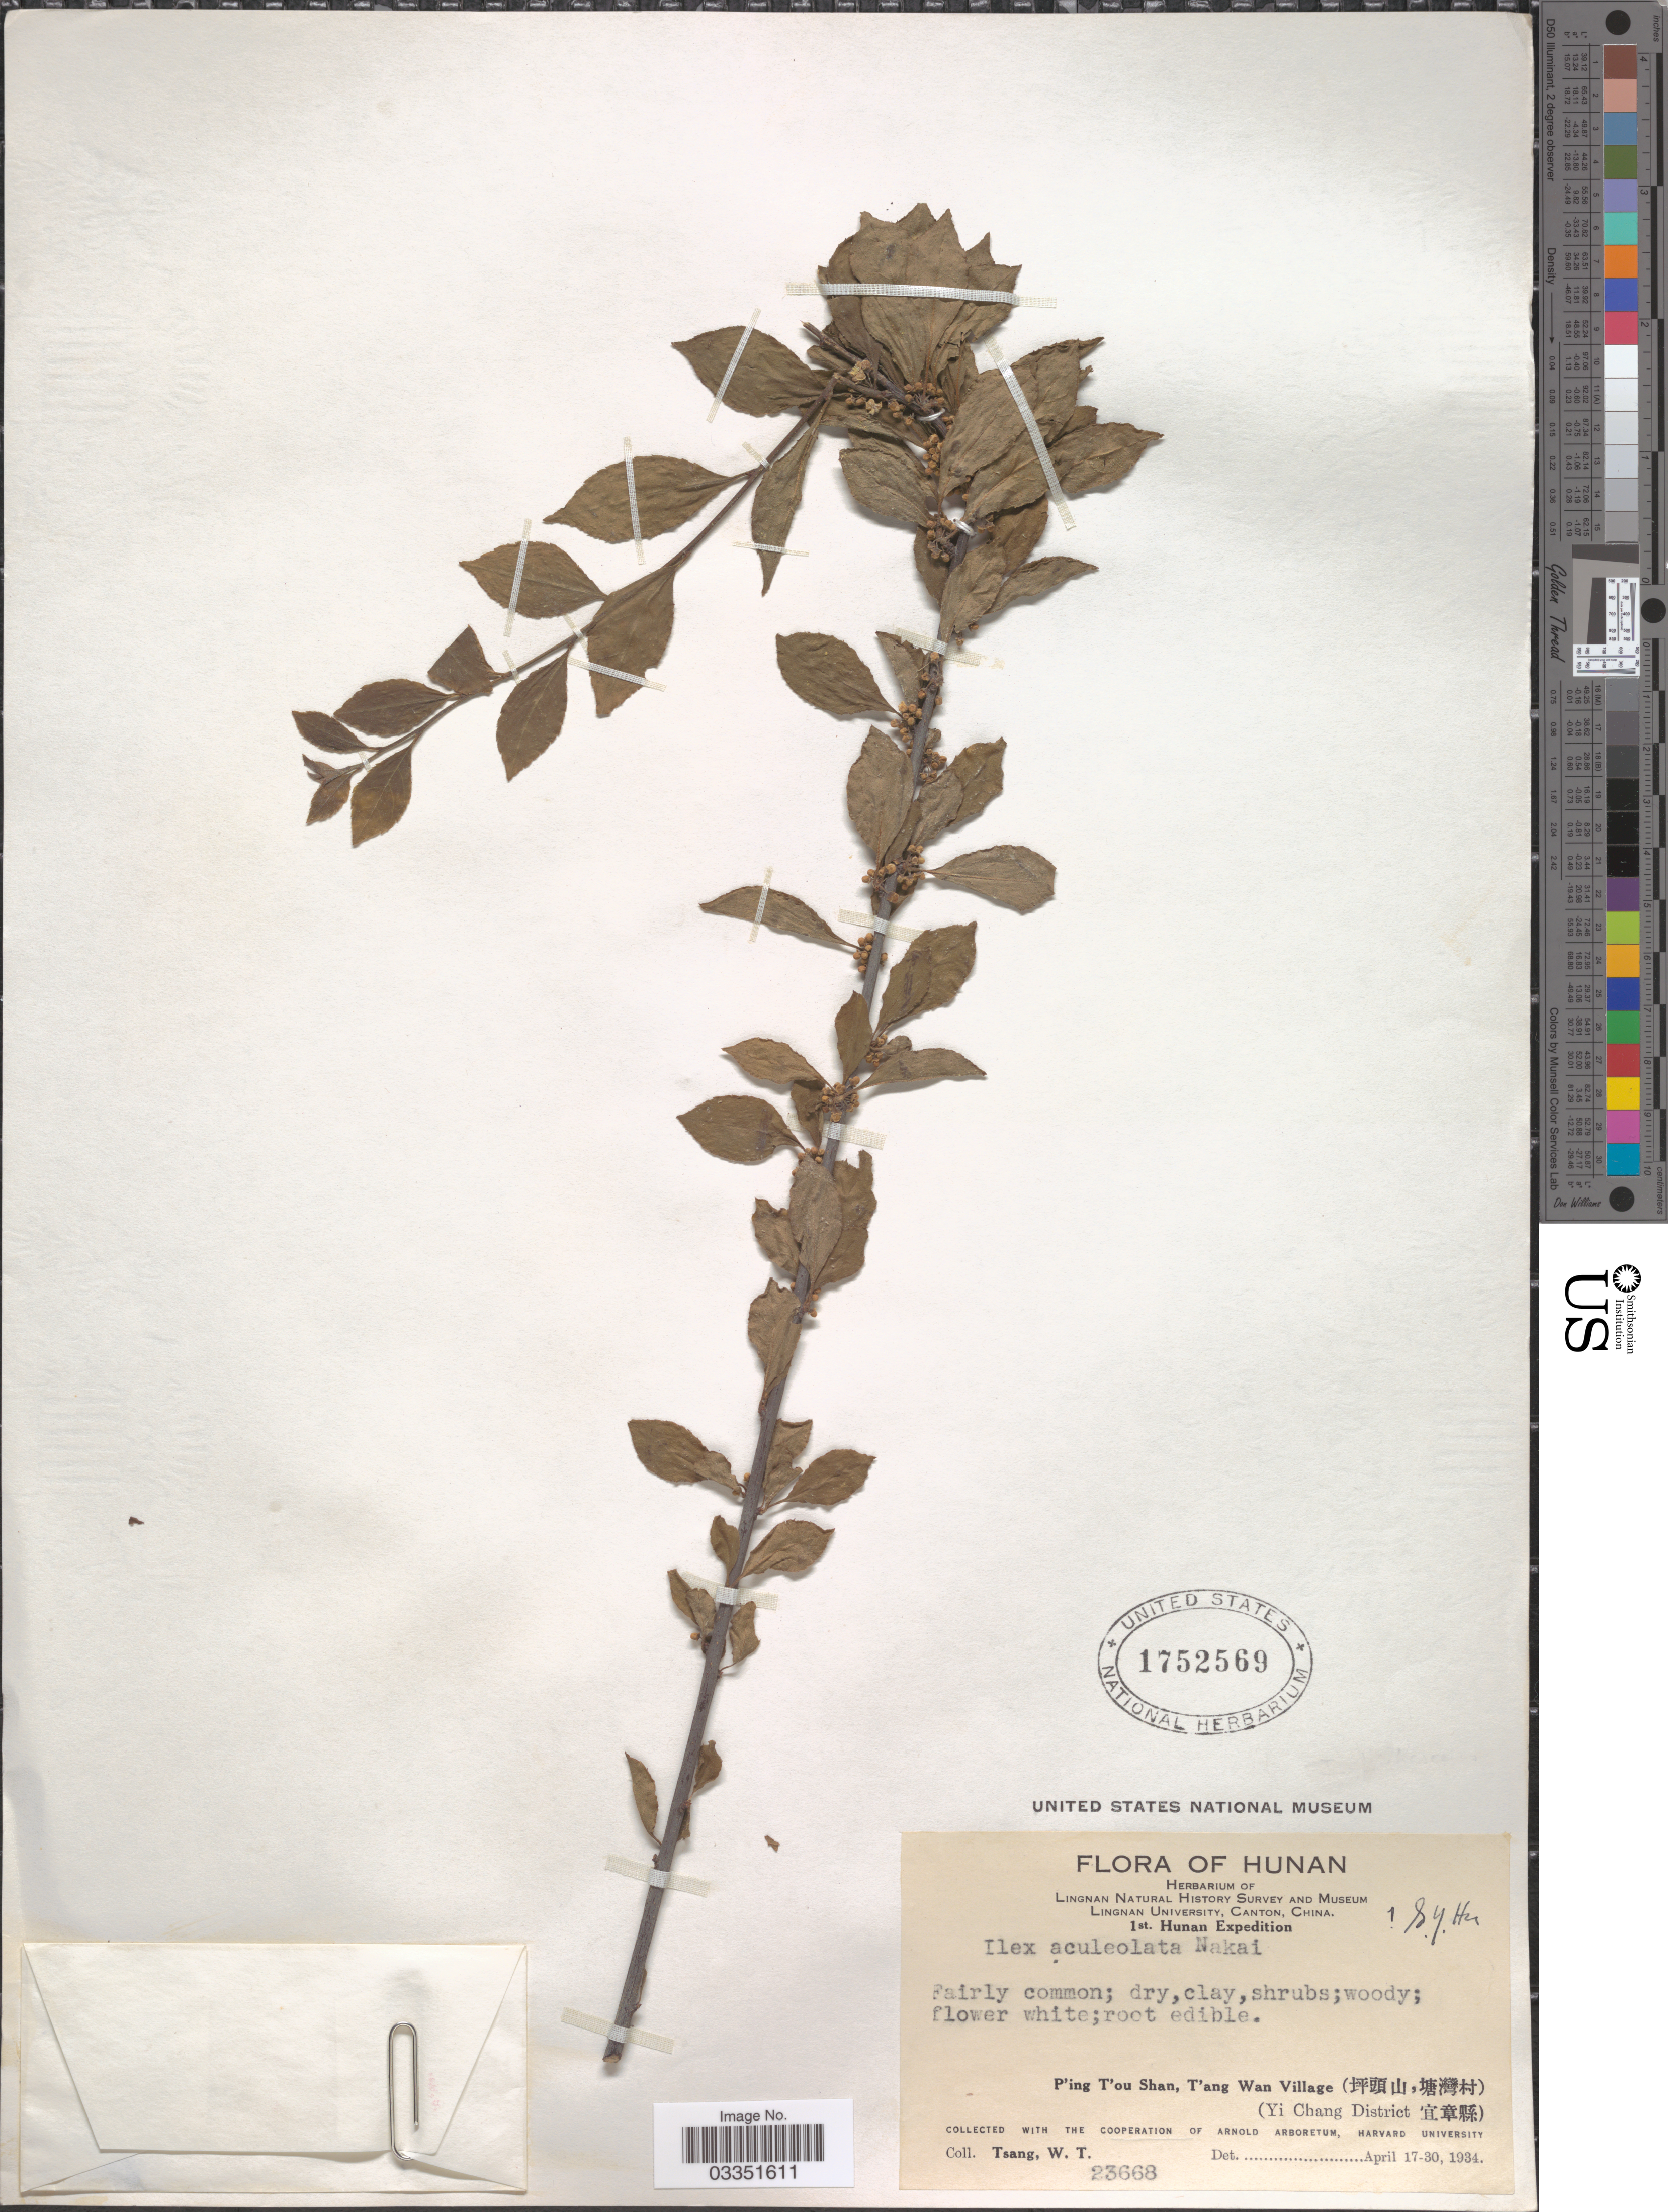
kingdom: Plantae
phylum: Tracheophyta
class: Magnoliopsida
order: Aquifoliales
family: Aquifoliaceae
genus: Ilex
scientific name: Ilex acutidenticulata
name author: Steyerm.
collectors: W. T. Tsang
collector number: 23668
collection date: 1934-04-17/1934-04-30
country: China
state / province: Hunan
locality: P'ing T'ou Shan, T'ang Wan Village (X,X). (Yi Chang District X).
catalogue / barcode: US 1752569